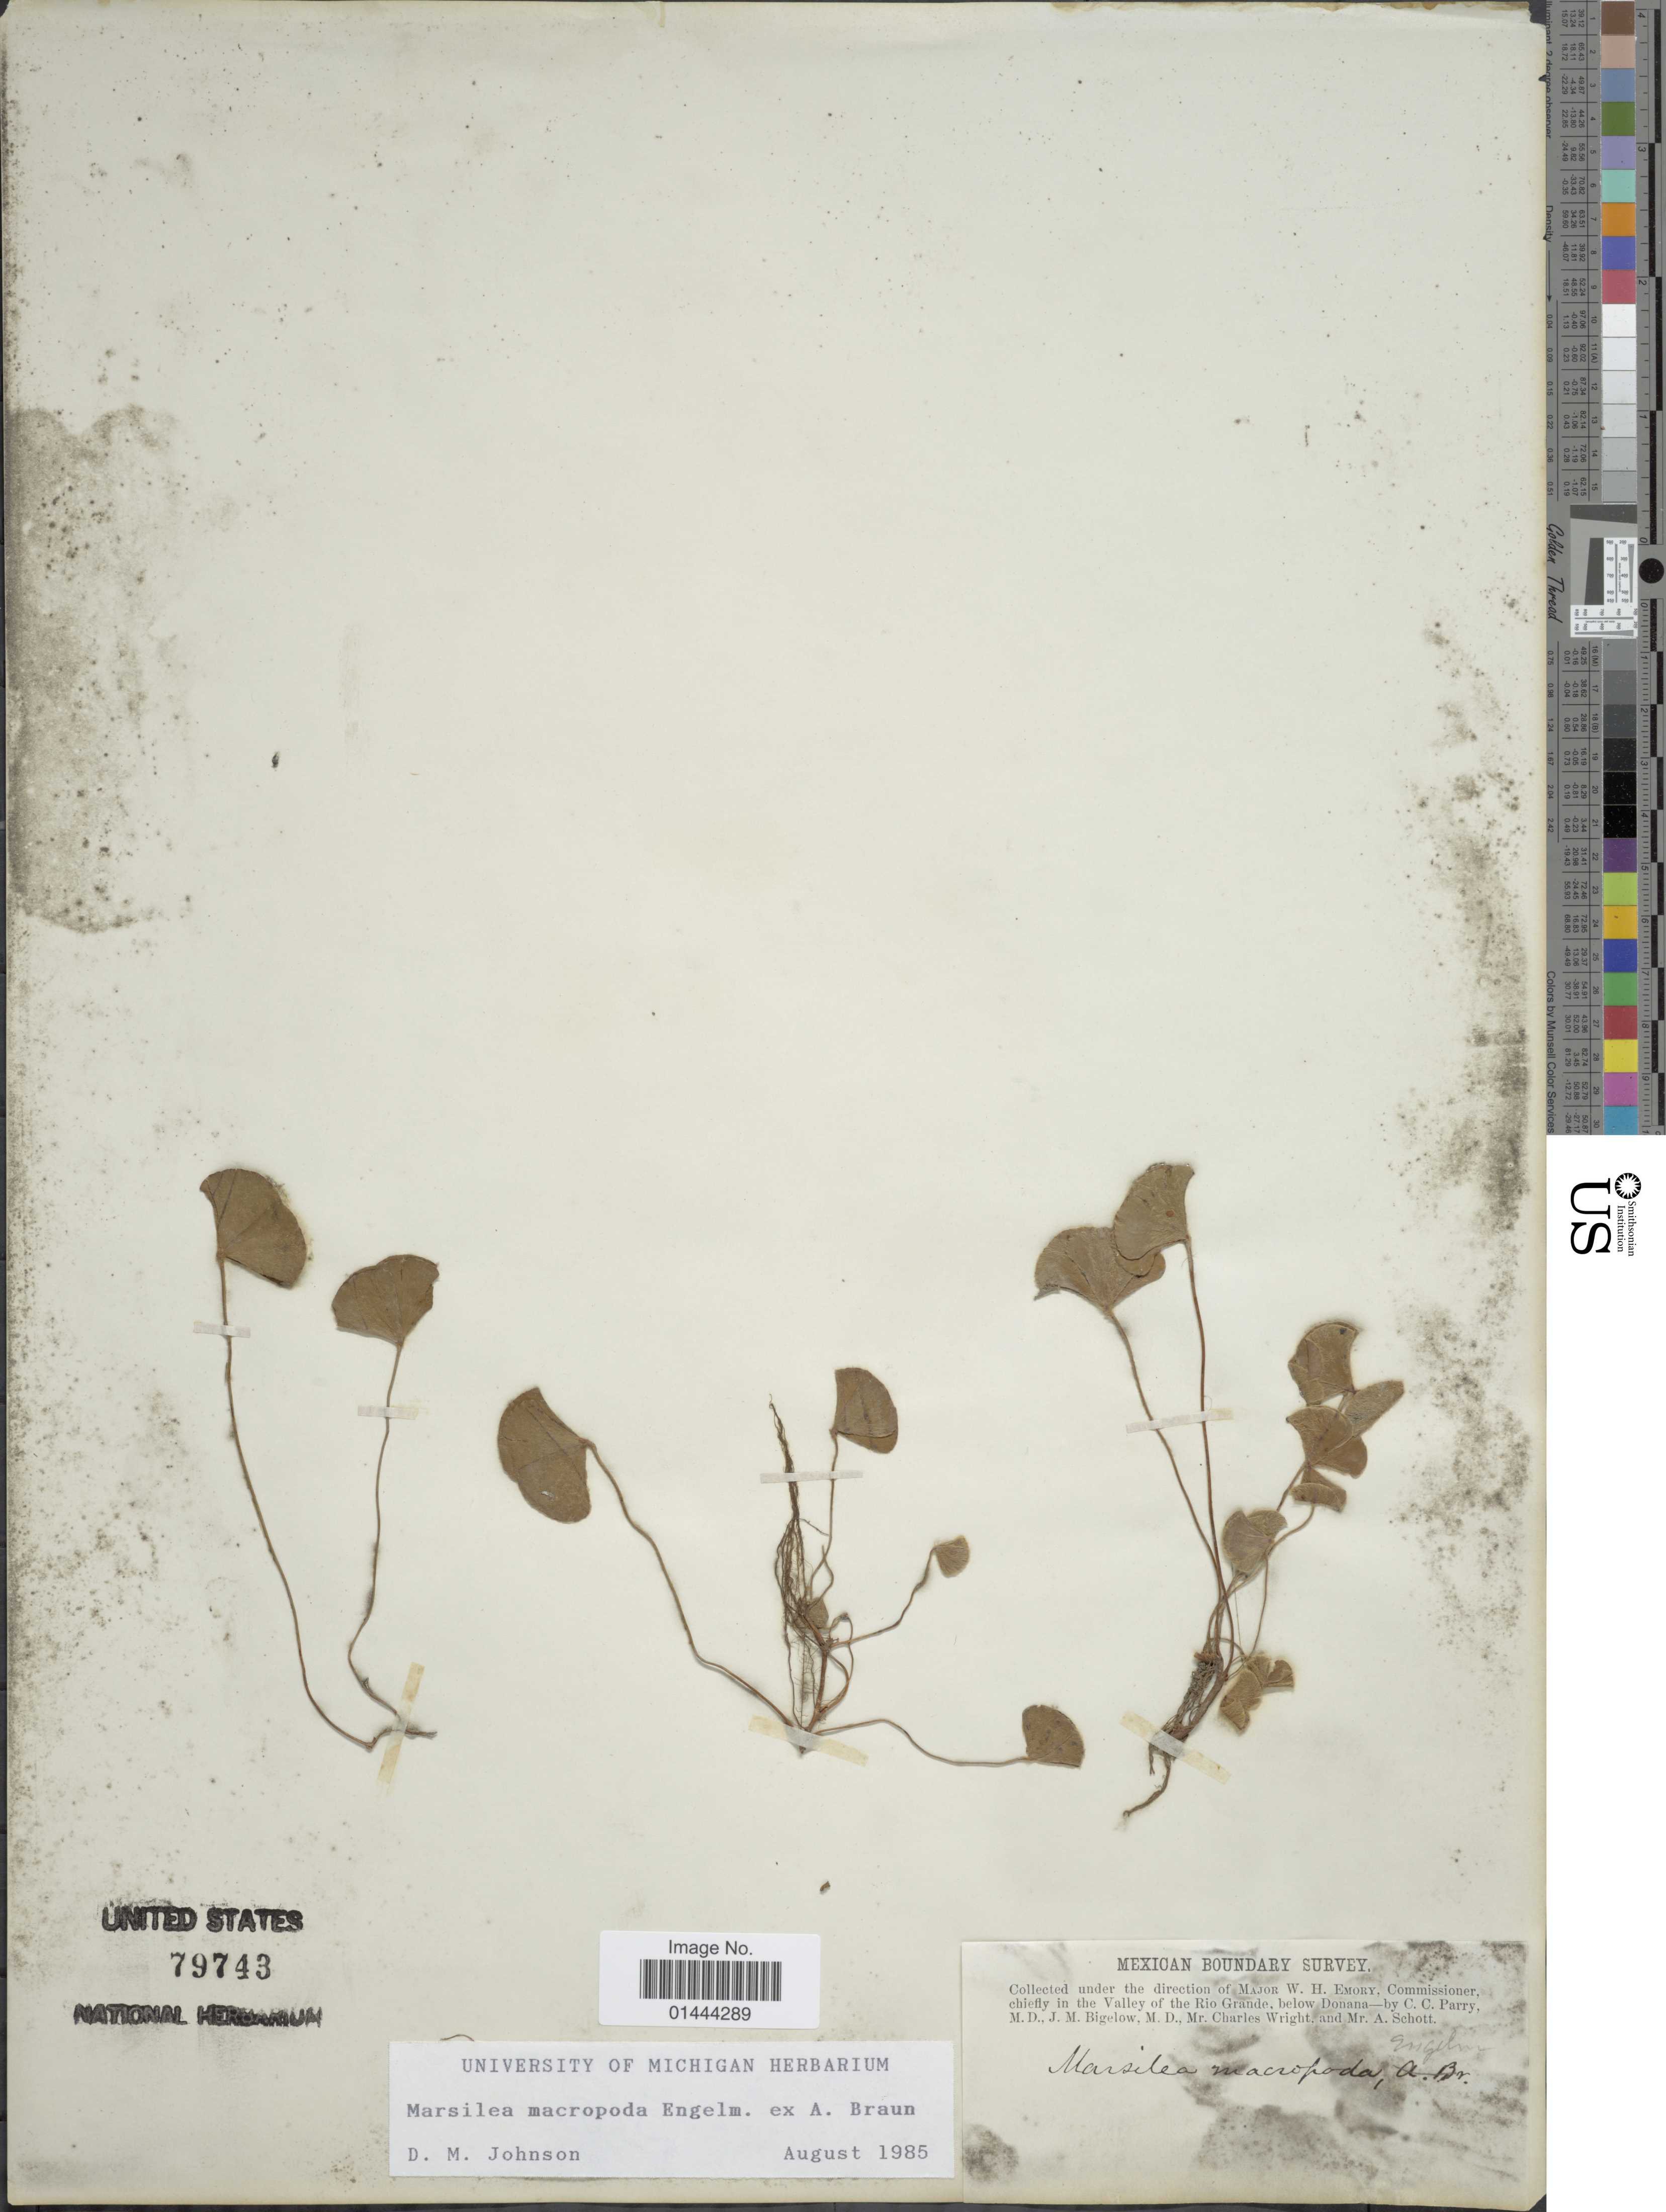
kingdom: Plantae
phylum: Tracheophyta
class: Polypodiopsida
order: Salviniales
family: Marsileaceae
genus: Marsilea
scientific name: Marsilea macropoda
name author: Engelm. ex A. Braun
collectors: C. C. Parry, J. M. Bigelow, C. H. Wright & A. Schott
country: Mexico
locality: Chiefly int he Valley of the Rio Grande, below Donana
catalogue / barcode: US 79743